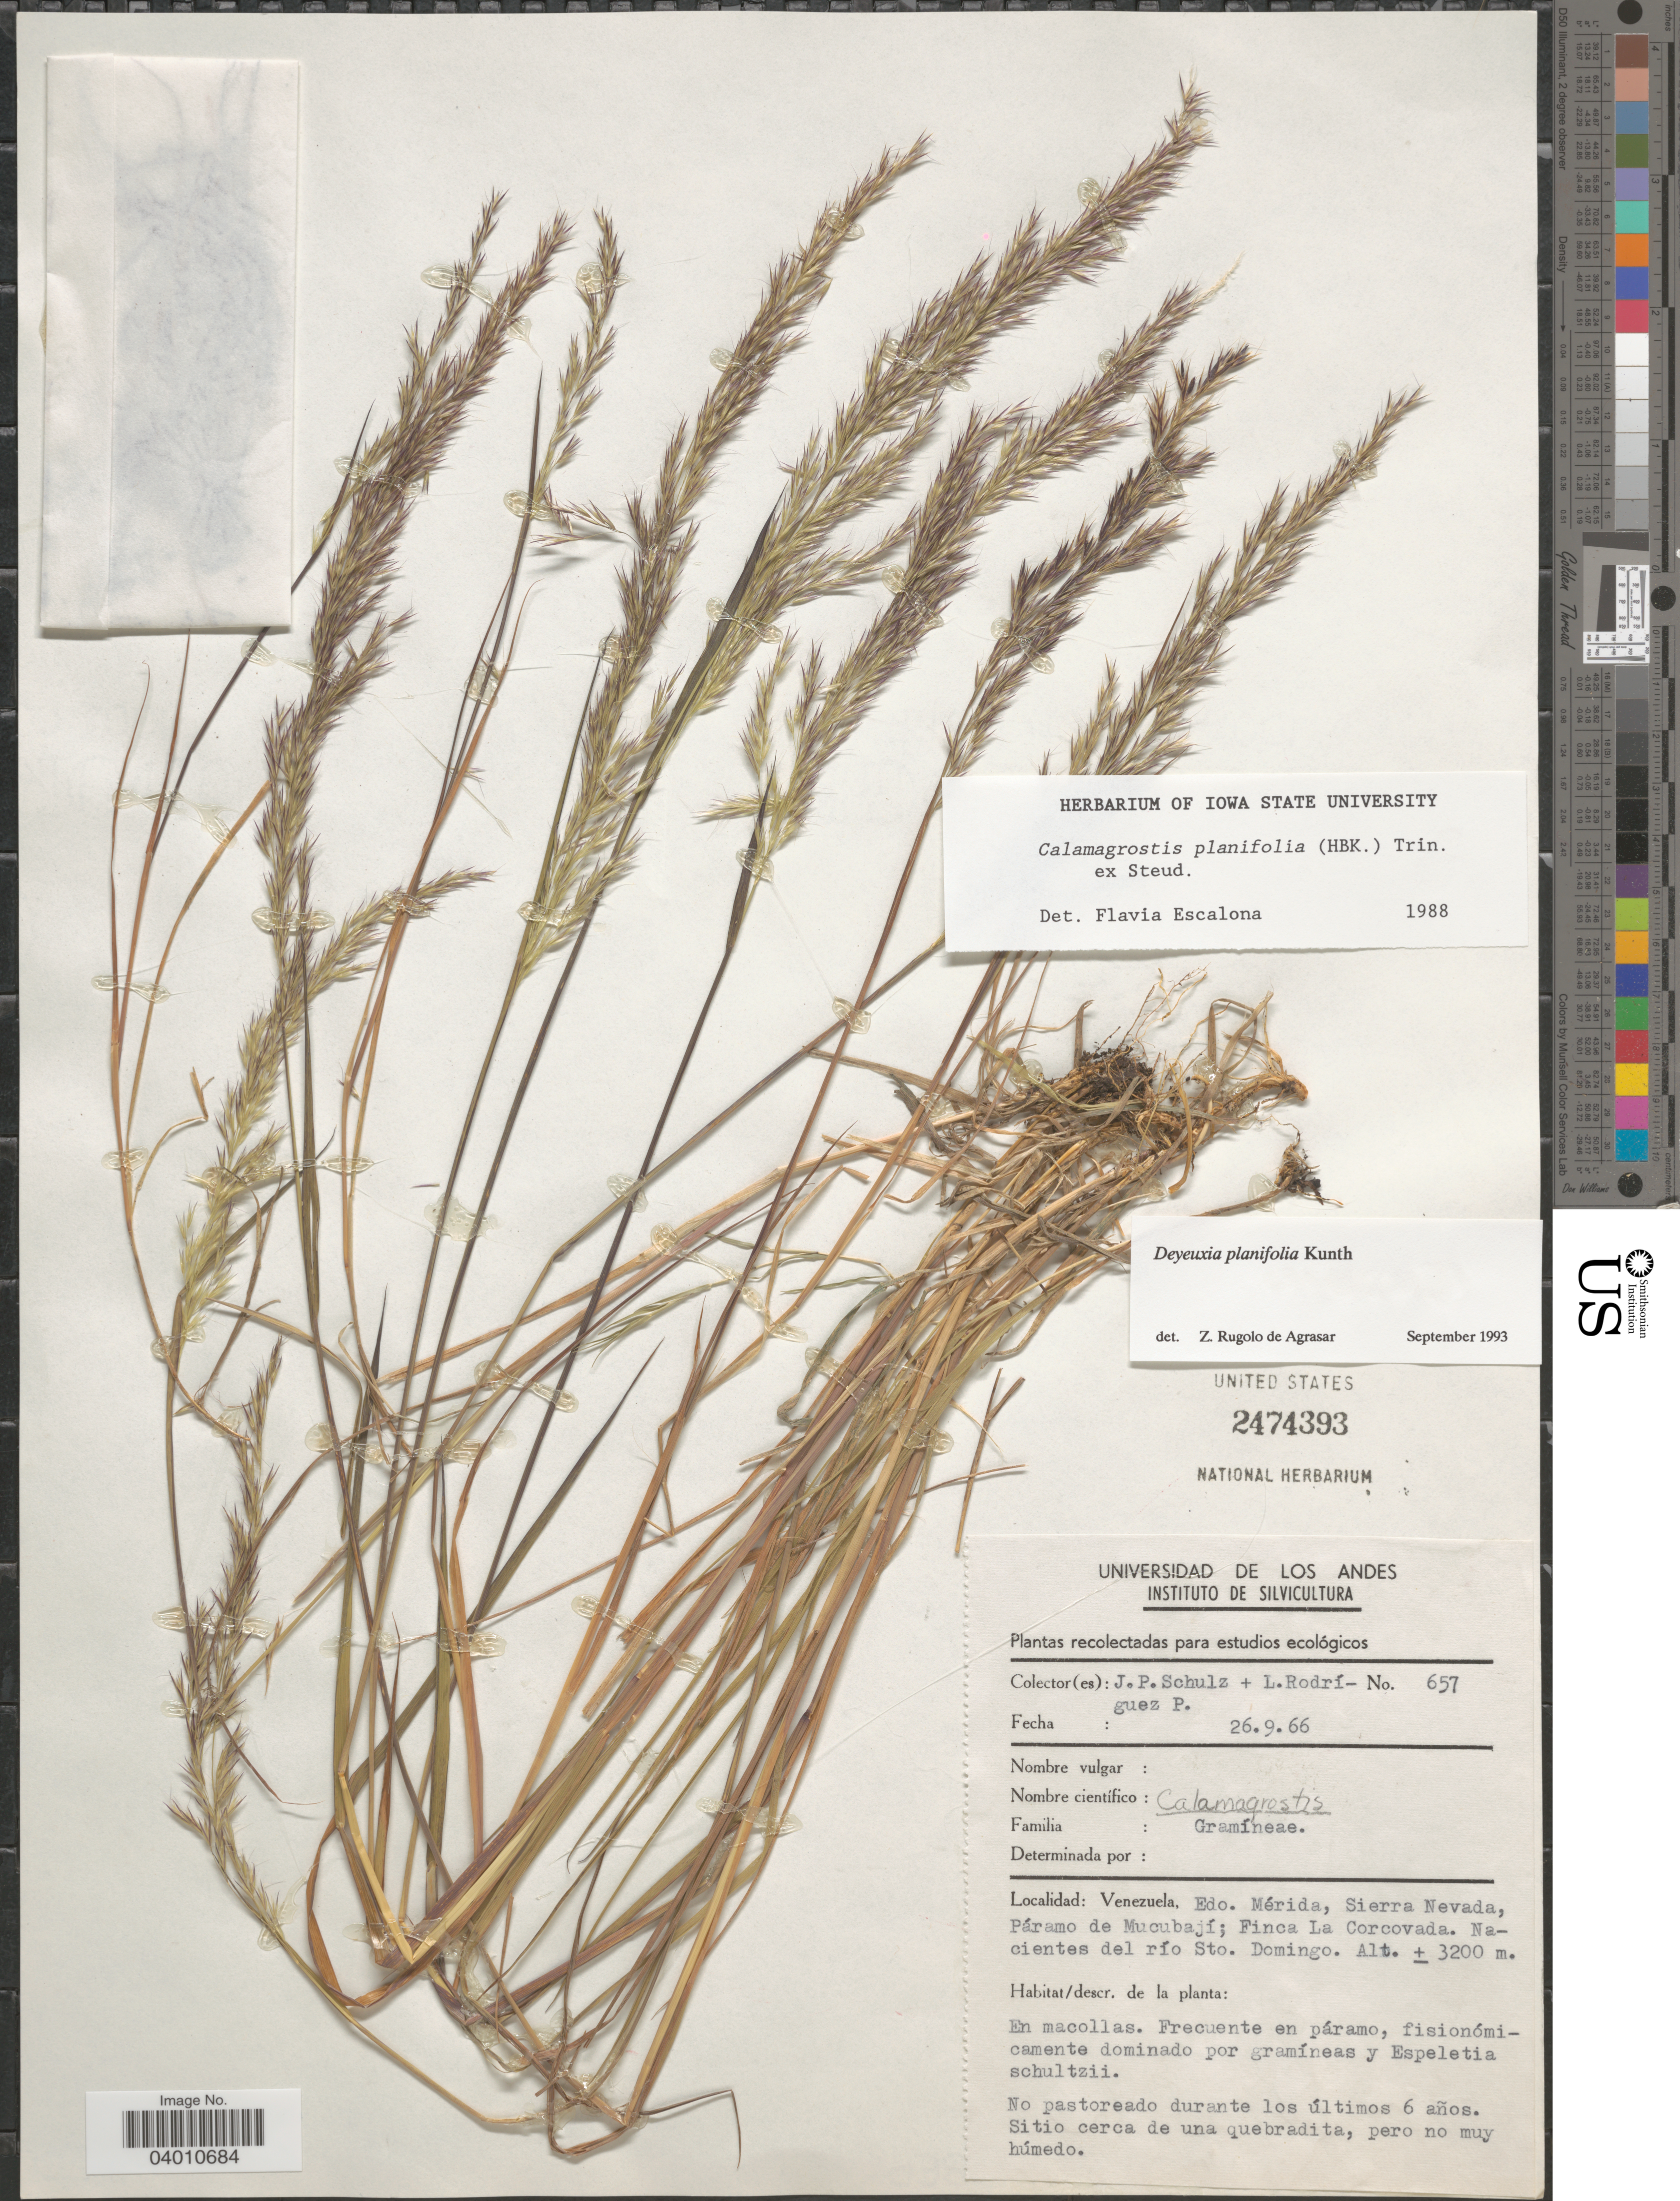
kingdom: Plantae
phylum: Tracheophyta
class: Liliopsida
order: Poales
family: Poaceae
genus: Peyritschia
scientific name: Peyritschia planifolia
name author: (Kunth) P.M. Peterson et al.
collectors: J. P. Schulz & L. Rodríguez P.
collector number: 657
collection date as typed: Transcribed d/m/y: 26/9/66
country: Venezuela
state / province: Merida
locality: Sierra Nevada, Páramo de Mucubají; Finca La Corcovada. Nacientes del río Sto. Domingo.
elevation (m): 3200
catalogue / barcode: US 2474393